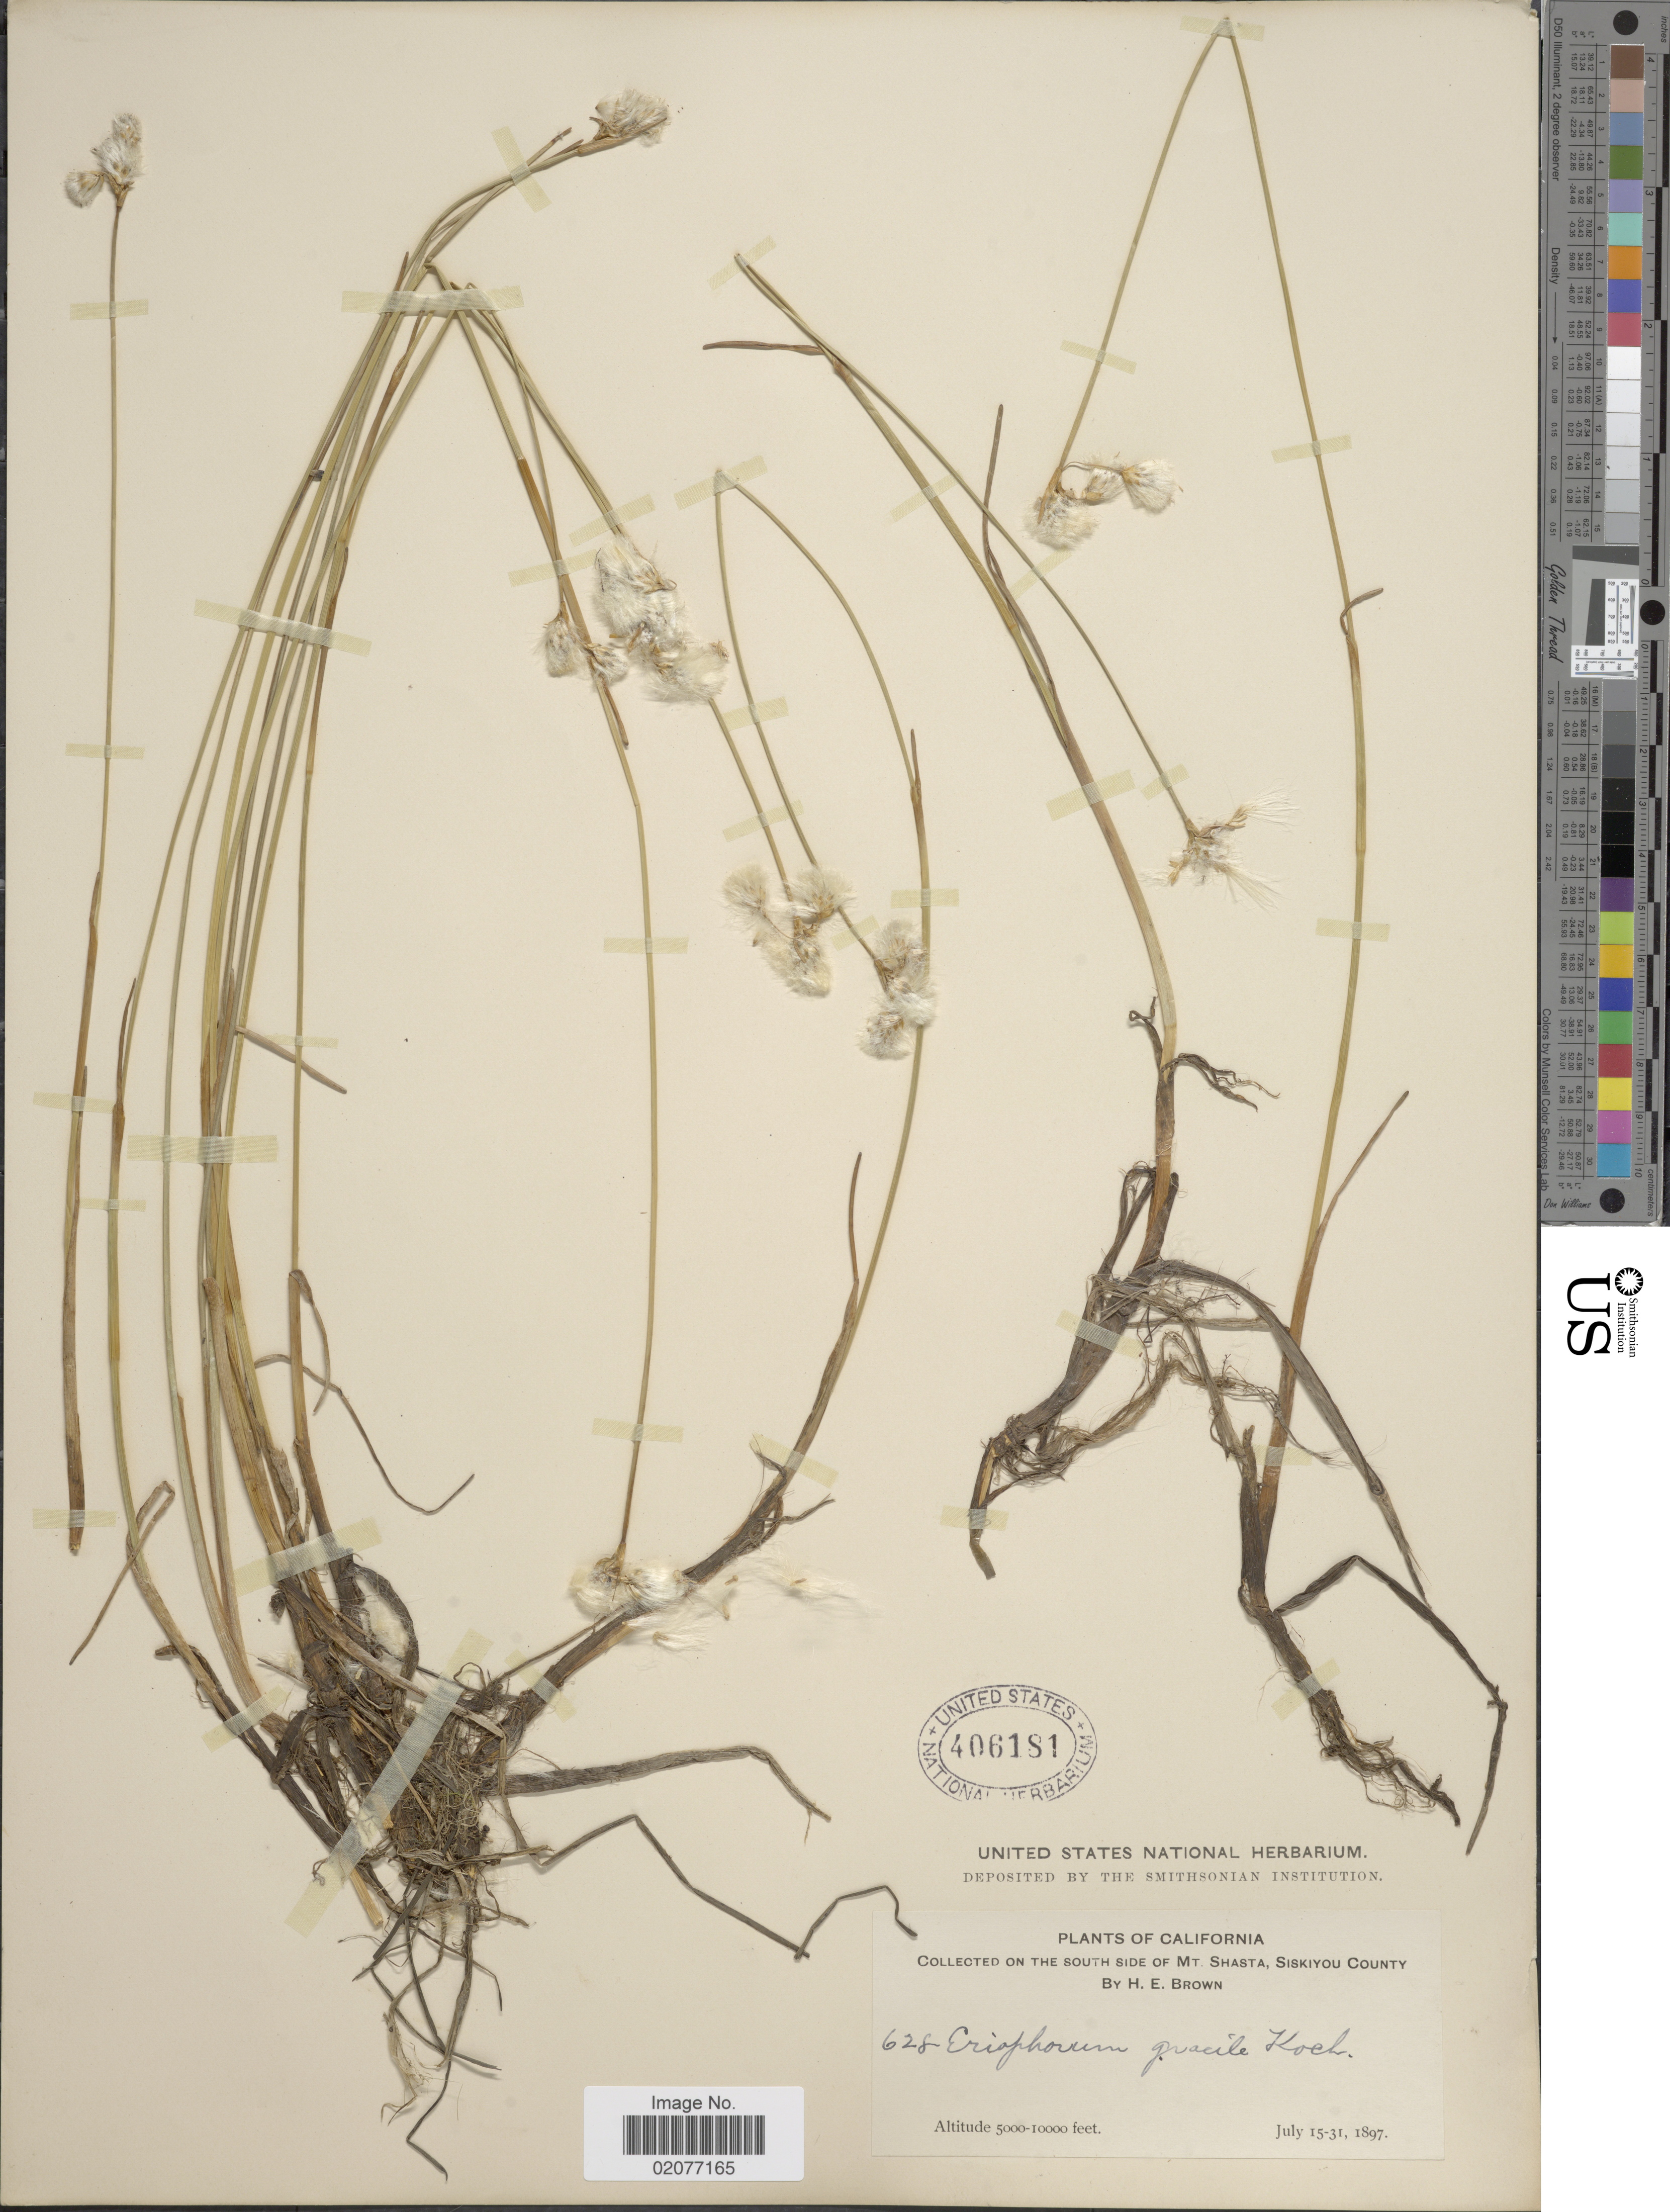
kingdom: Plantae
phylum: Tracheophyta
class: Liliopsida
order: Poales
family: Cyperaceae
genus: Eriophorum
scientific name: Eriophorum gracile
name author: W.D.J. Koch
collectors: H. E. Brown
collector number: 628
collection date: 1897-07-15/1897-07-31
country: United States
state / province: California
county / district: Siskiyou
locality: California. The south side of Mt. Shasta, Siskiyou County.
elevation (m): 1524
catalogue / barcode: US 406181